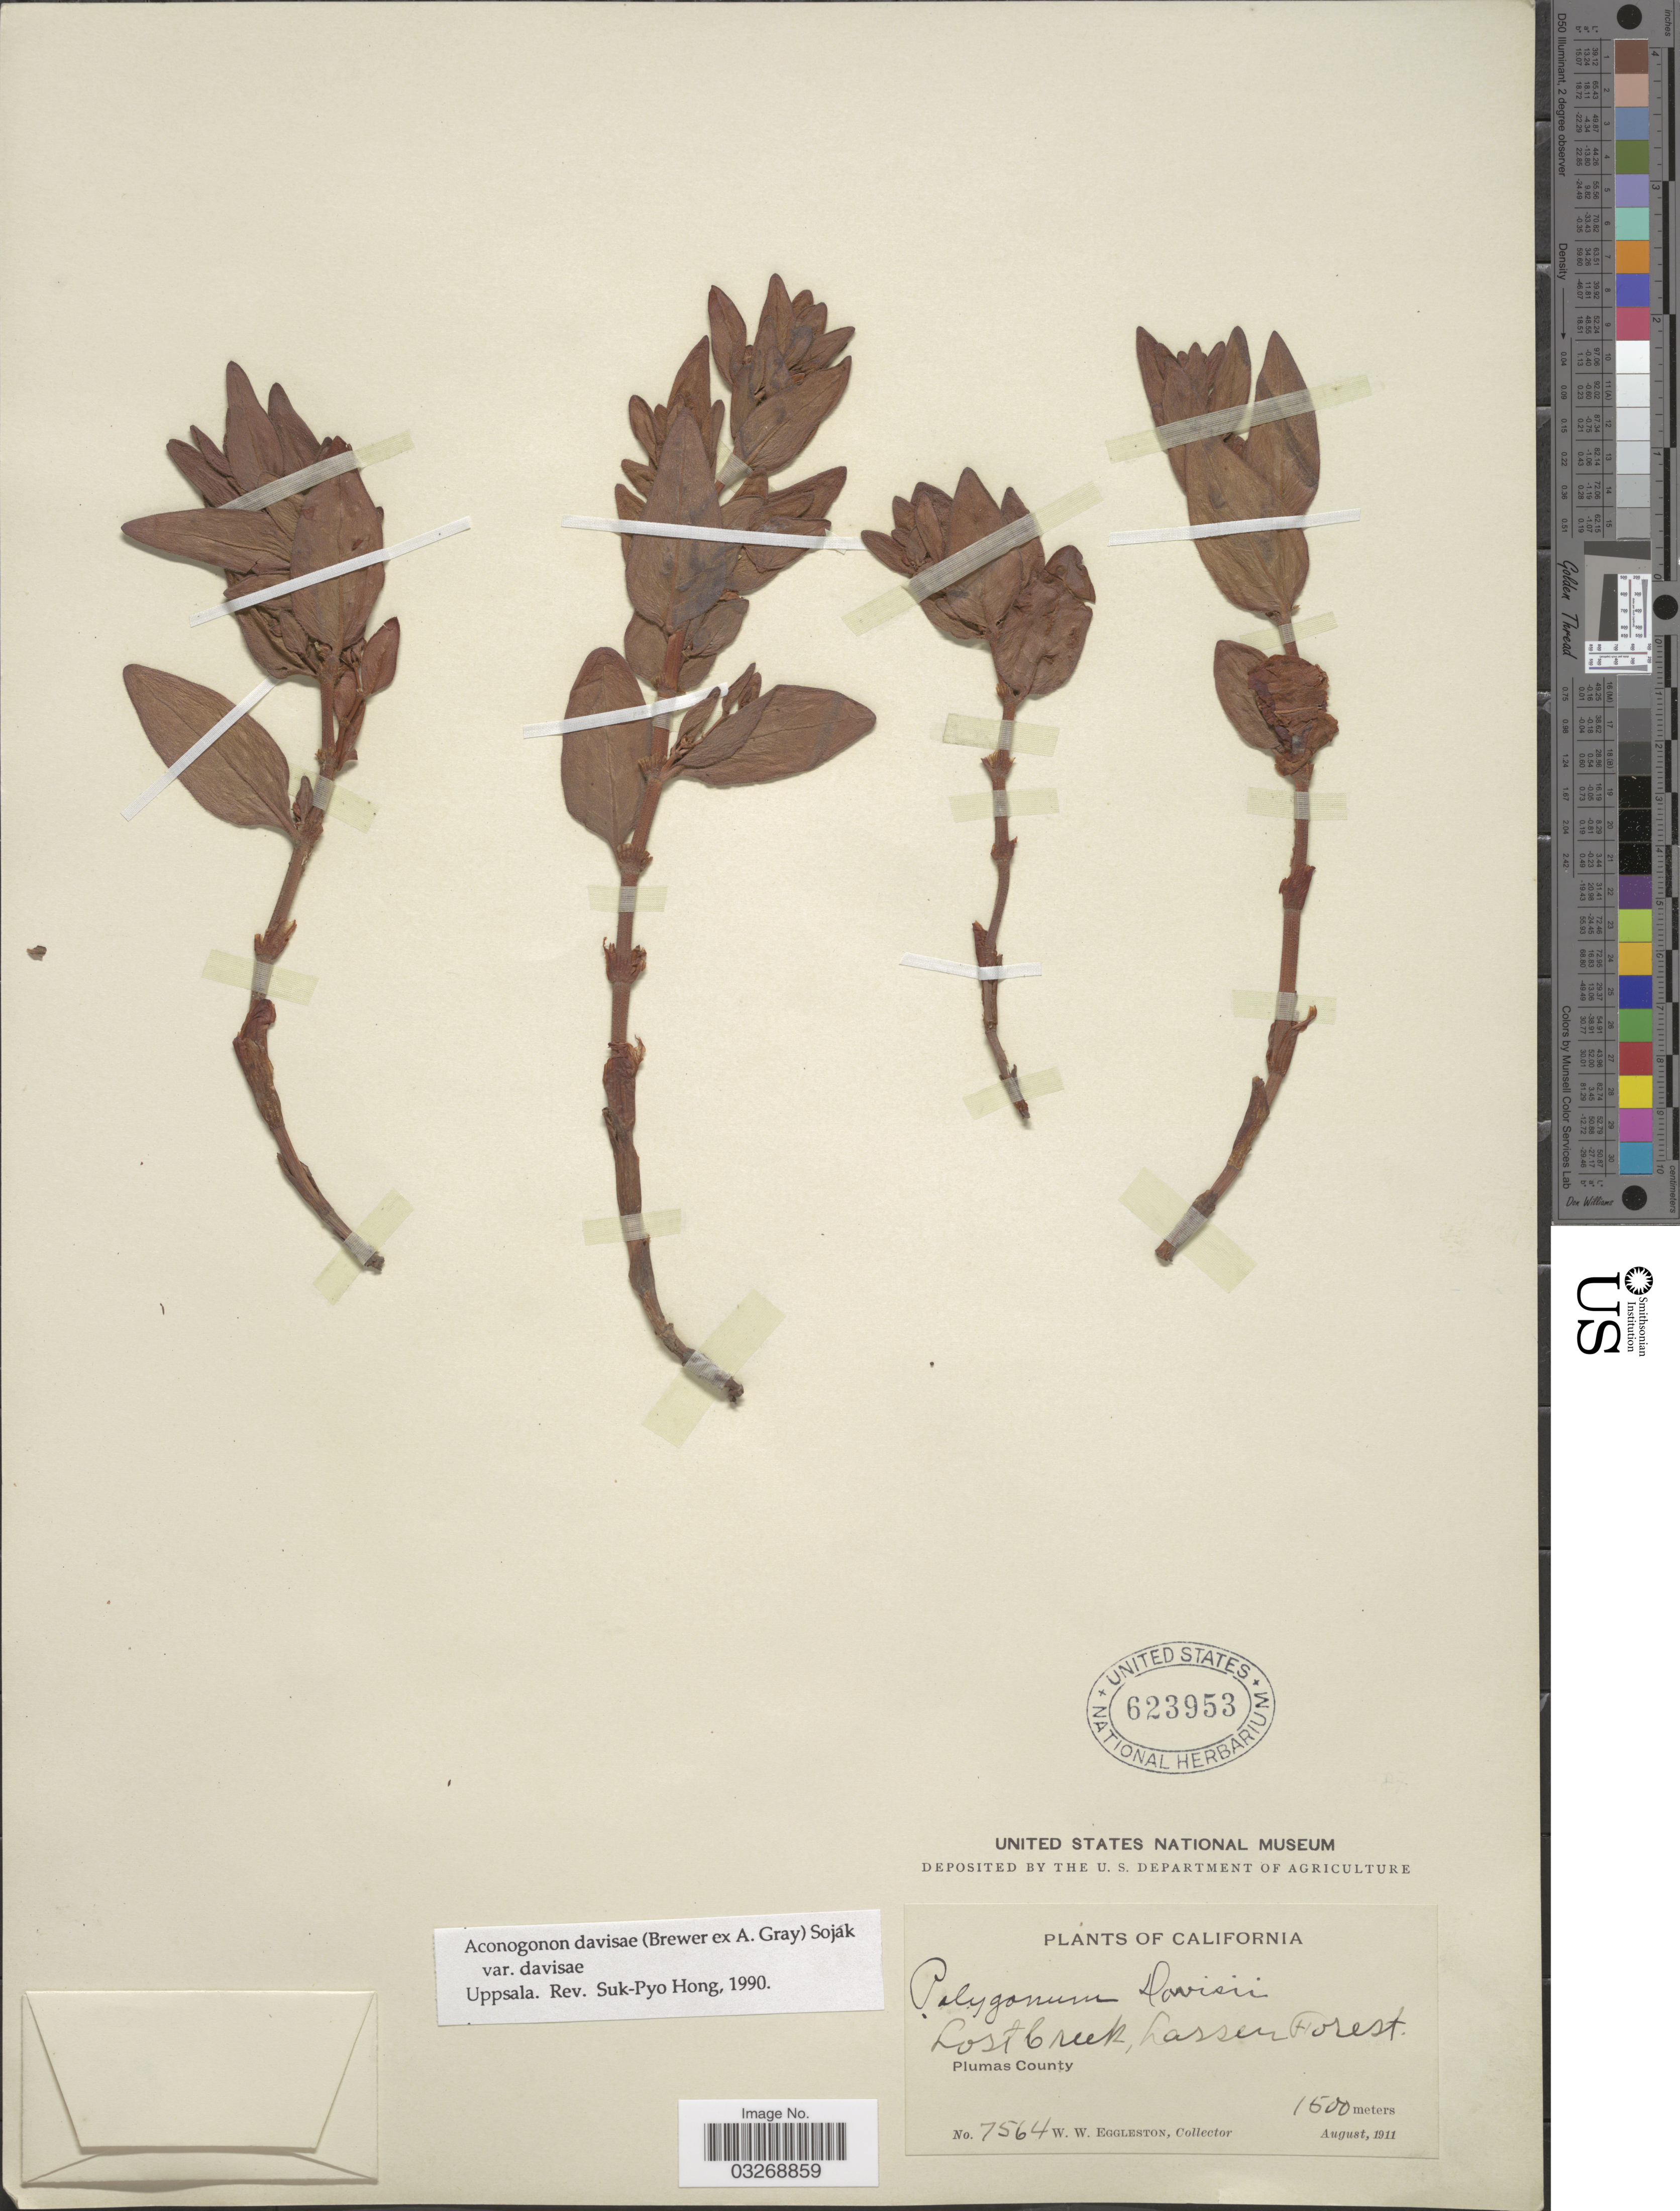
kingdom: Plantae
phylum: Tracheophyta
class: Magnoliopsida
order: Caryophyllales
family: Polygonaceae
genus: Koenigia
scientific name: Koenigia davisiae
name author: (W.H. Brewer ex A. Gray) T.M. Schust. & Reveal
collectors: W. W. Eggleston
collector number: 7564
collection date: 1911-08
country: United States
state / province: California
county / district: Plumas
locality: Lost Creek, Lassen Forest. Plumas County.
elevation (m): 1500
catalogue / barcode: US 623953